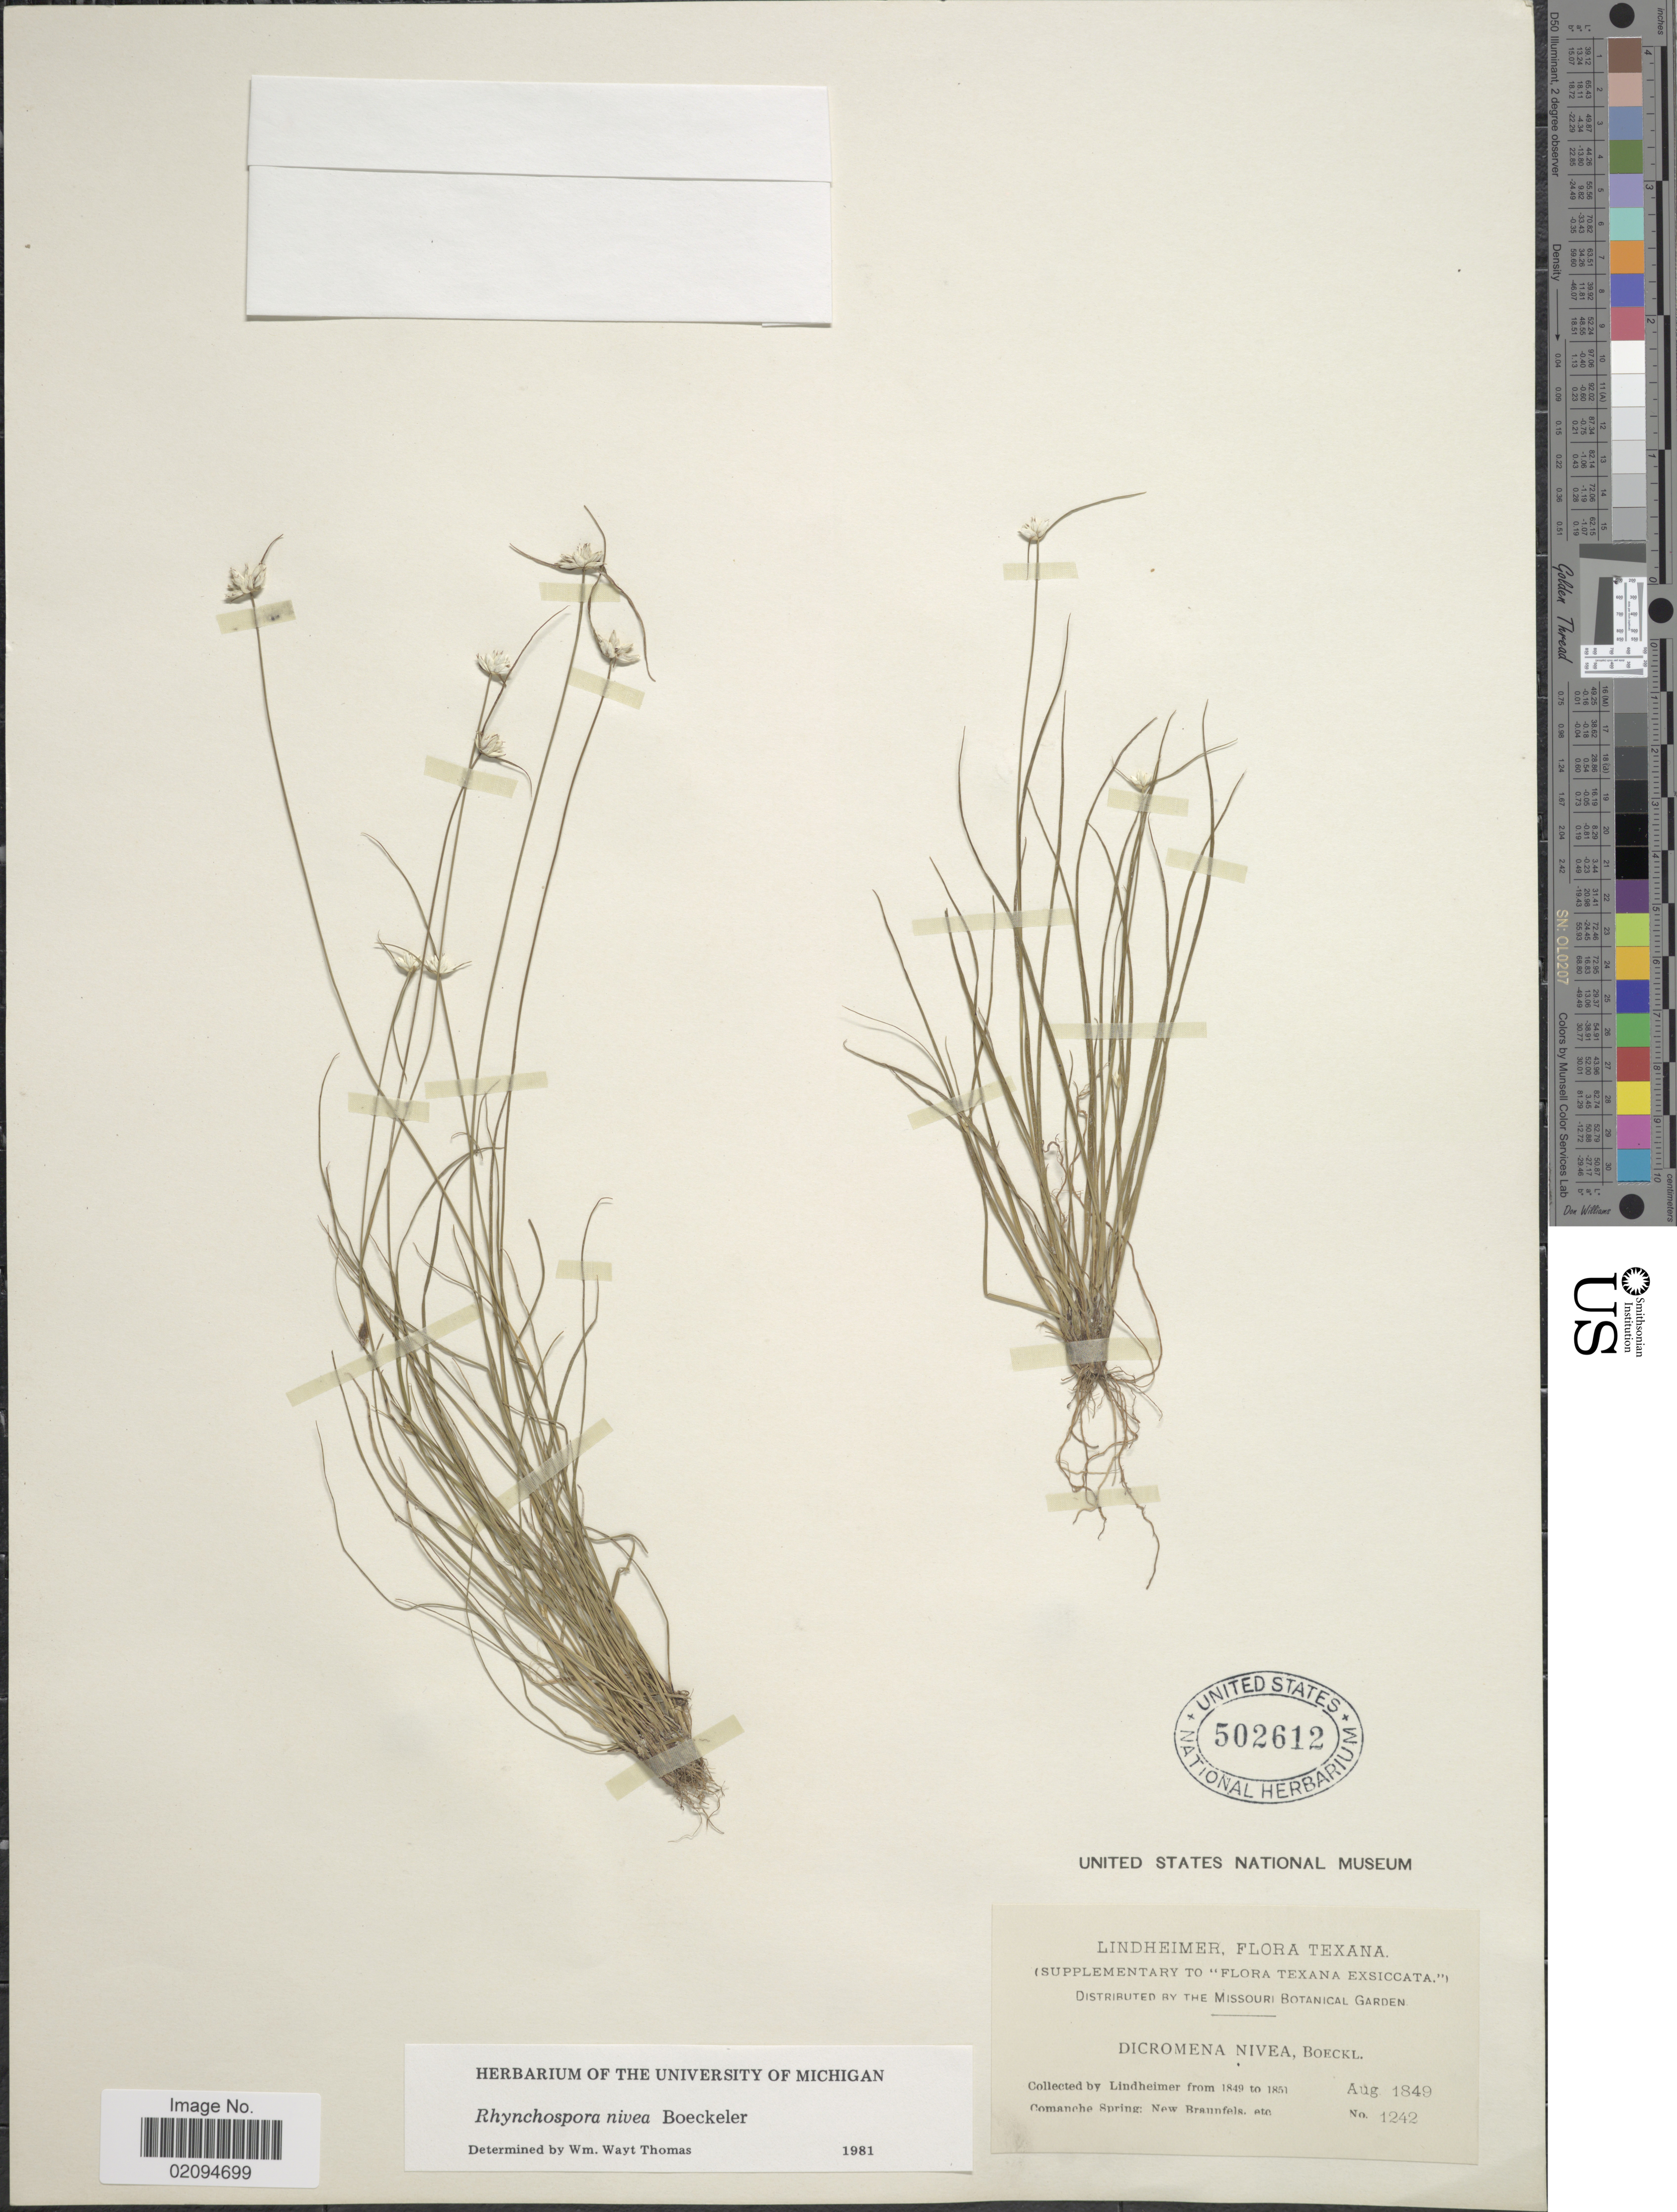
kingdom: Plantae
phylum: Tracheophyta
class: Liliopsida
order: Poales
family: Cyperaceae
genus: Rhynchospora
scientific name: Rhynchospora nivea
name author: Boeckeler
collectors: -. Lindheimer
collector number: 1242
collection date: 1849-08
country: United States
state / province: Texas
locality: Comanche Spring: New Braunfels, etc.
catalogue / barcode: US 502612